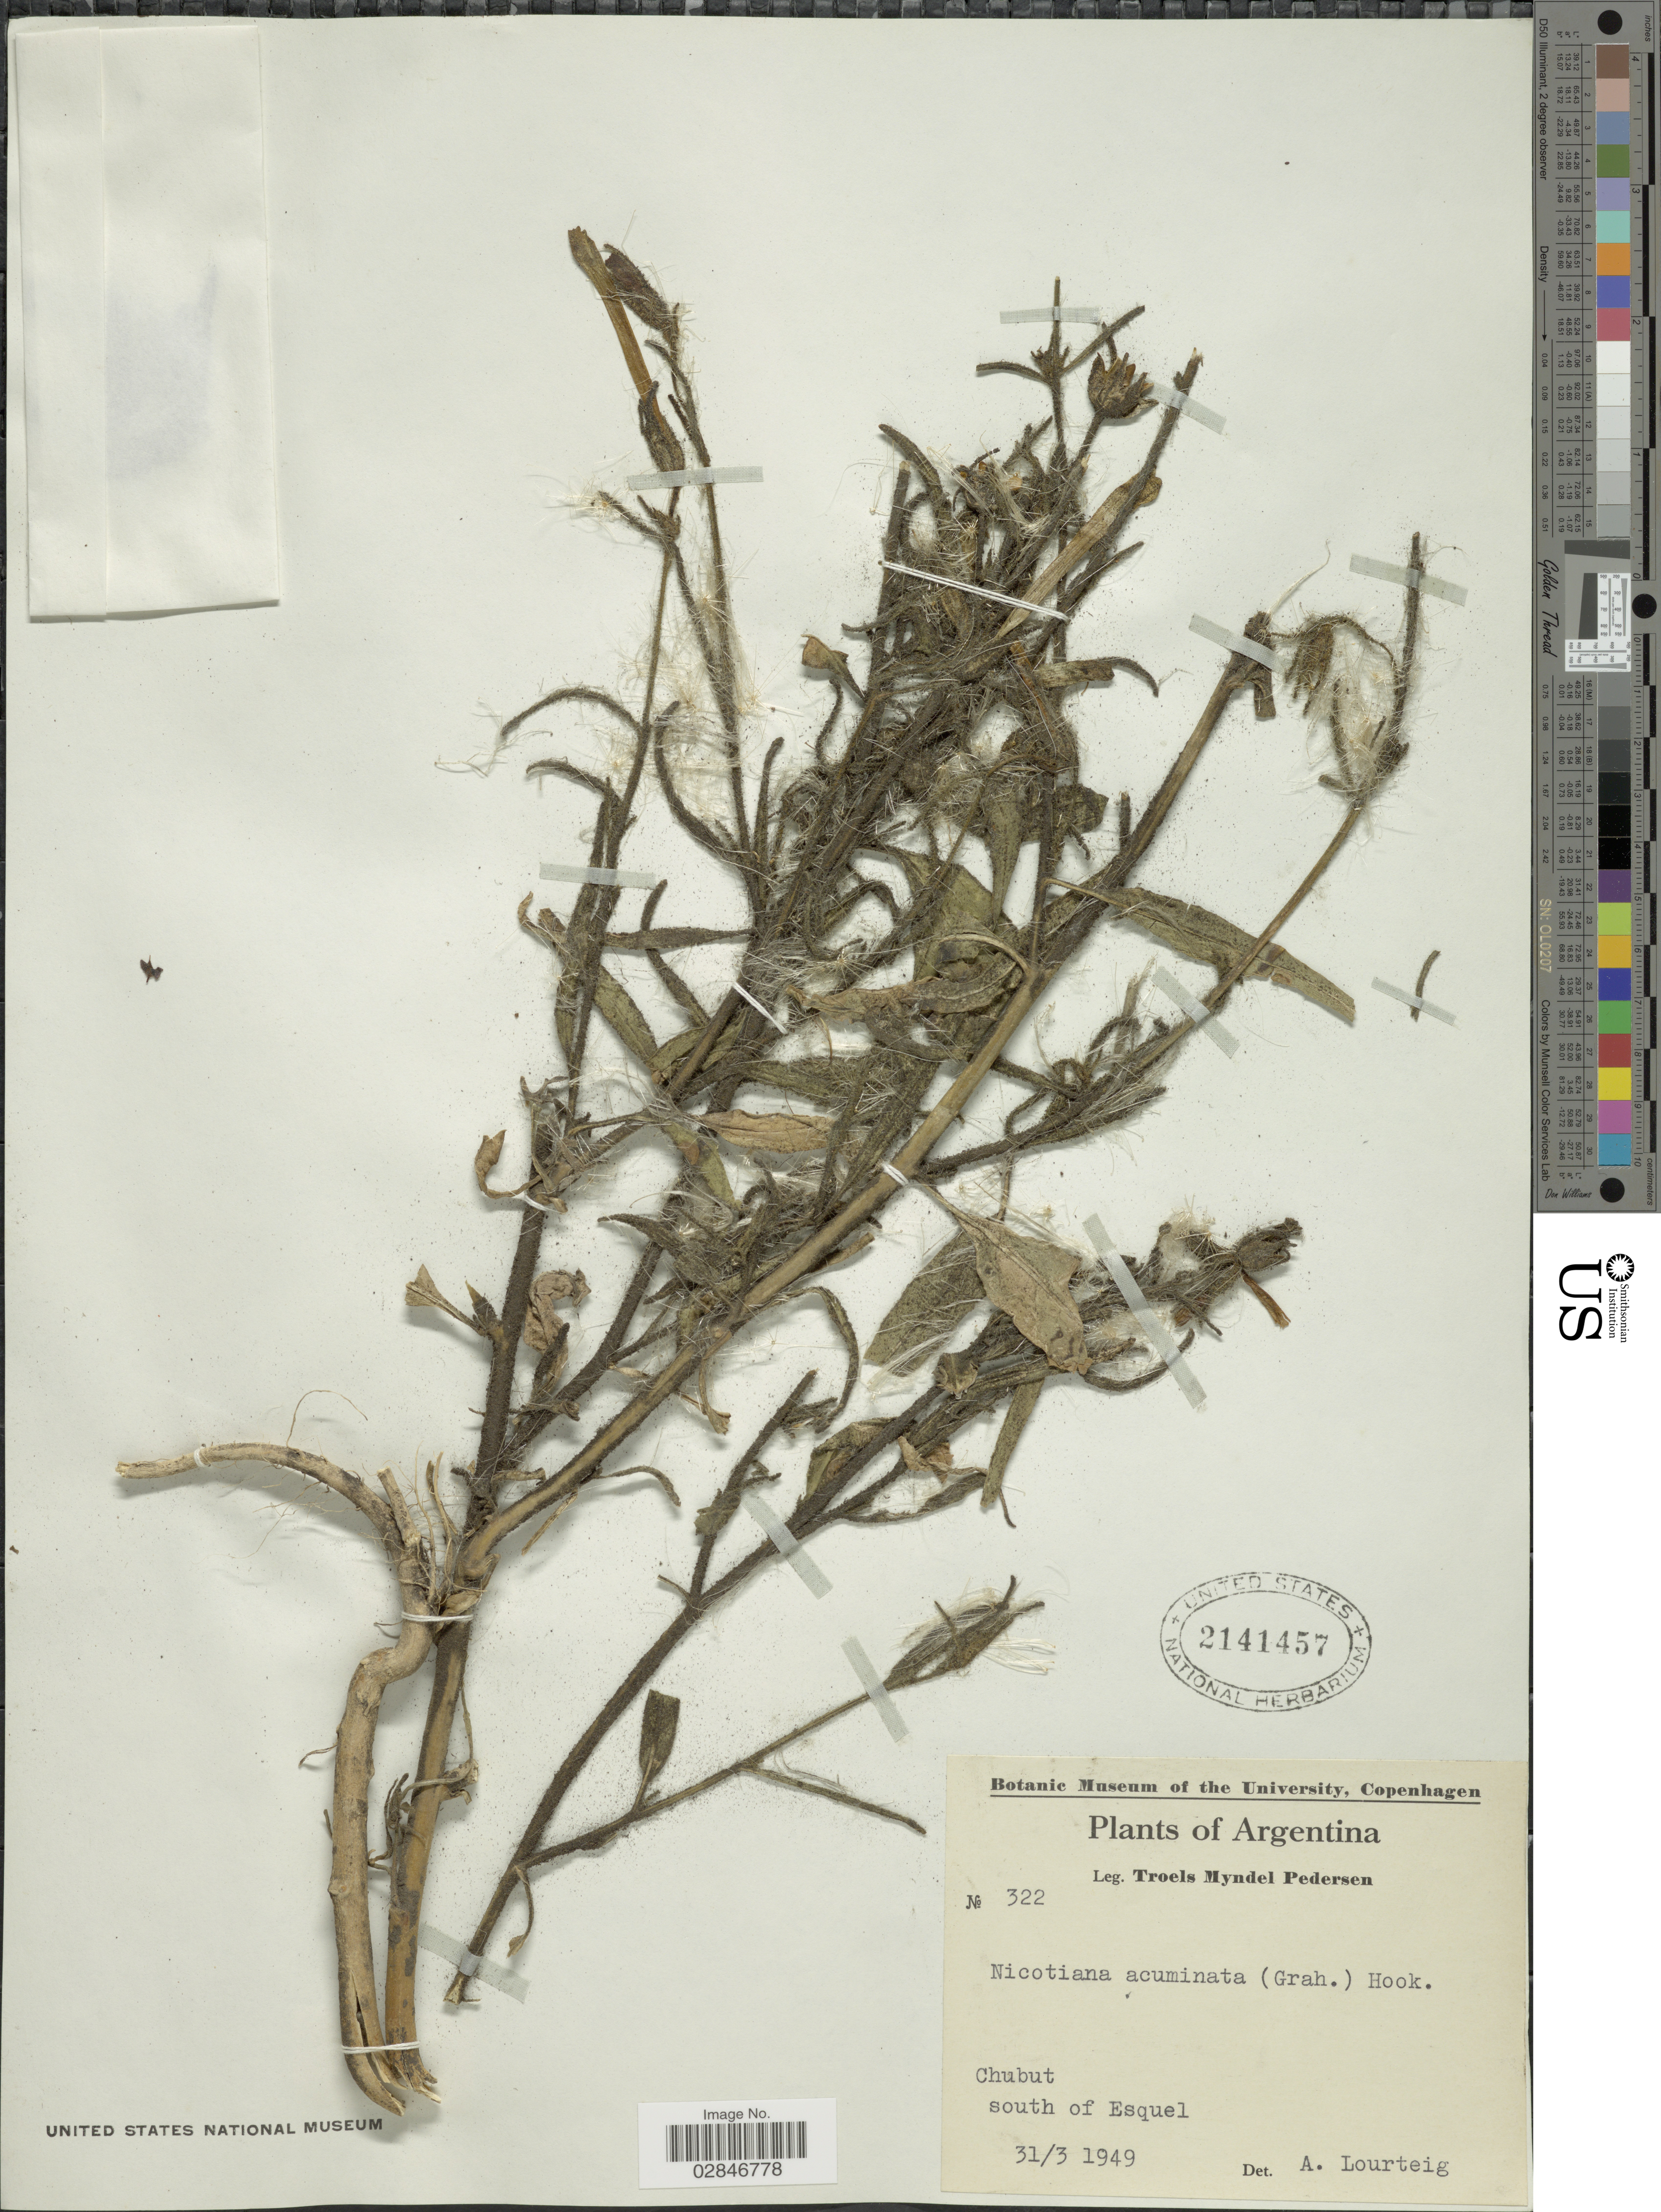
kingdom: Plantae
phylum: Tracheophyta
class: Magnoliopsida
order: Solanales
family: Solanaceae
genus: Nicotiana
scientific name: Nicotiana acuminata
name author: (Graham) Hook.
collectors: T. Pederson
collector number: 322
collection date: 1949-03-31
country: Argentina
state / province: Chubut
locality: South of Esquel.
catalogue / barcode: US 2141457